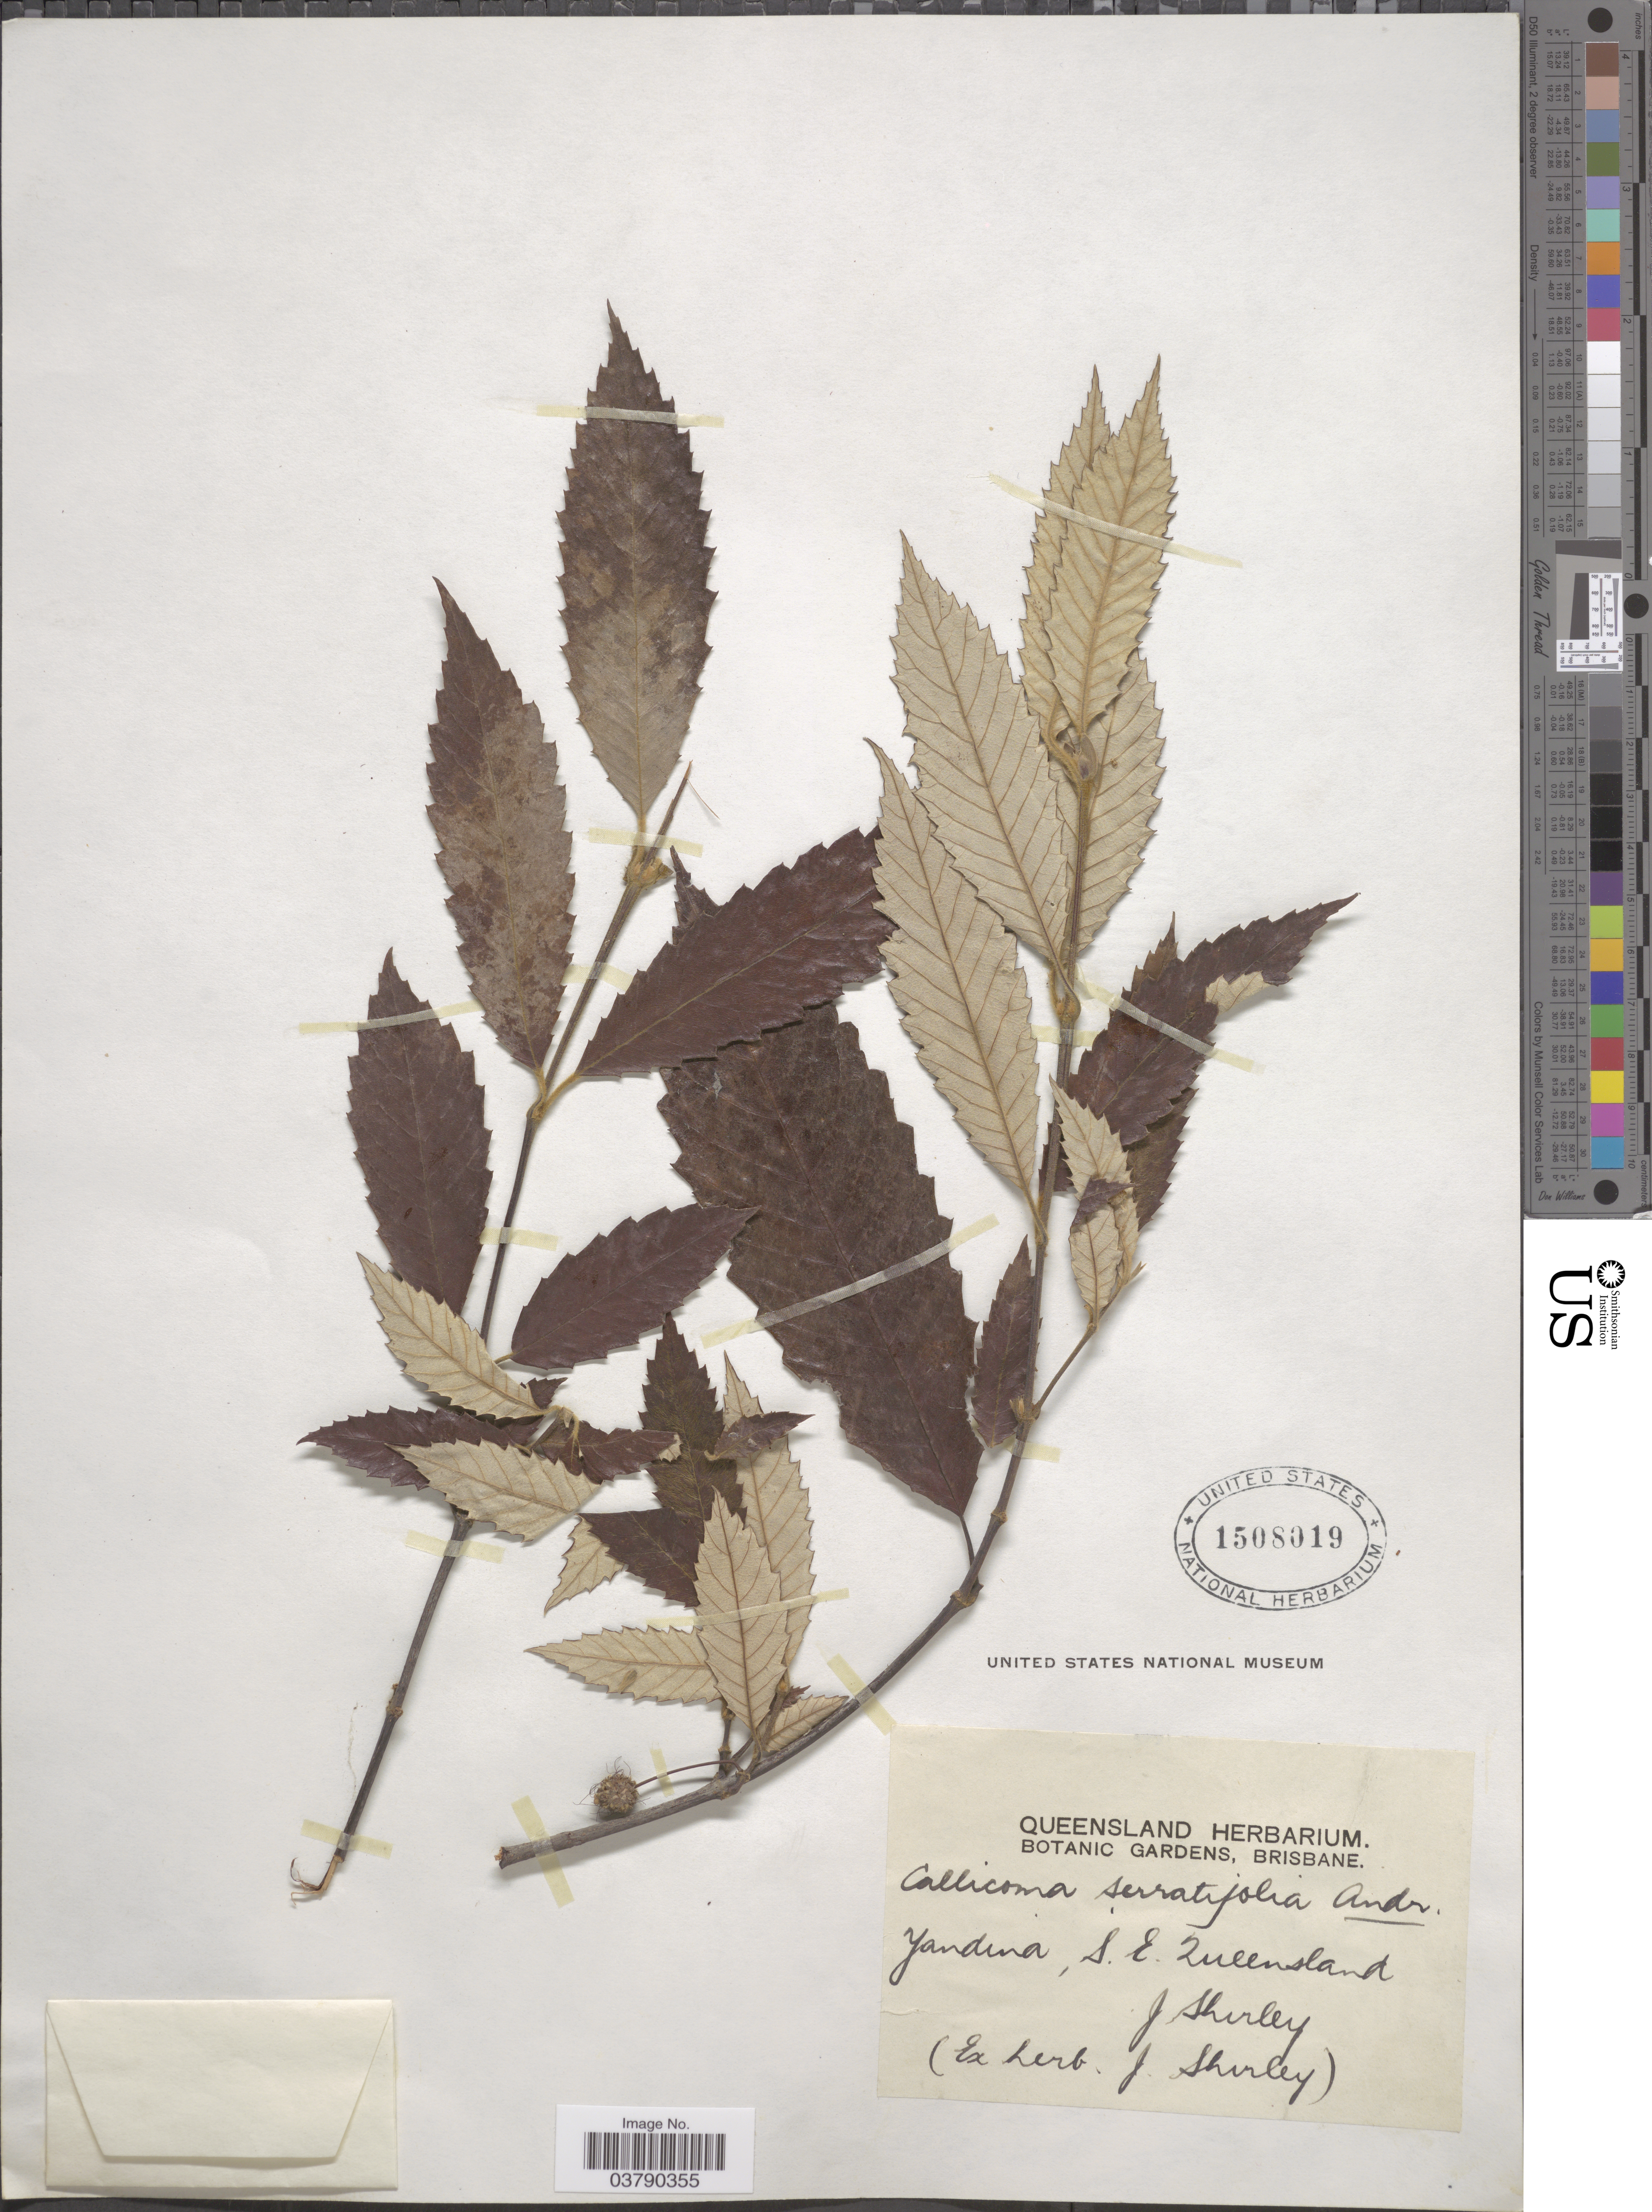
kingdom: Plantae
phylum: Tracheophyta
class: Magnoliopsida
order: Oxalidales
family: Cunoniaceae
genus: Callicoma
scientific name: Callicoma sp.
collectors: J. Shirley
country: Australia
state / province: Queensland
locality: Yandina, S.E. Queensland.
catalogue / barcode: US 1508019